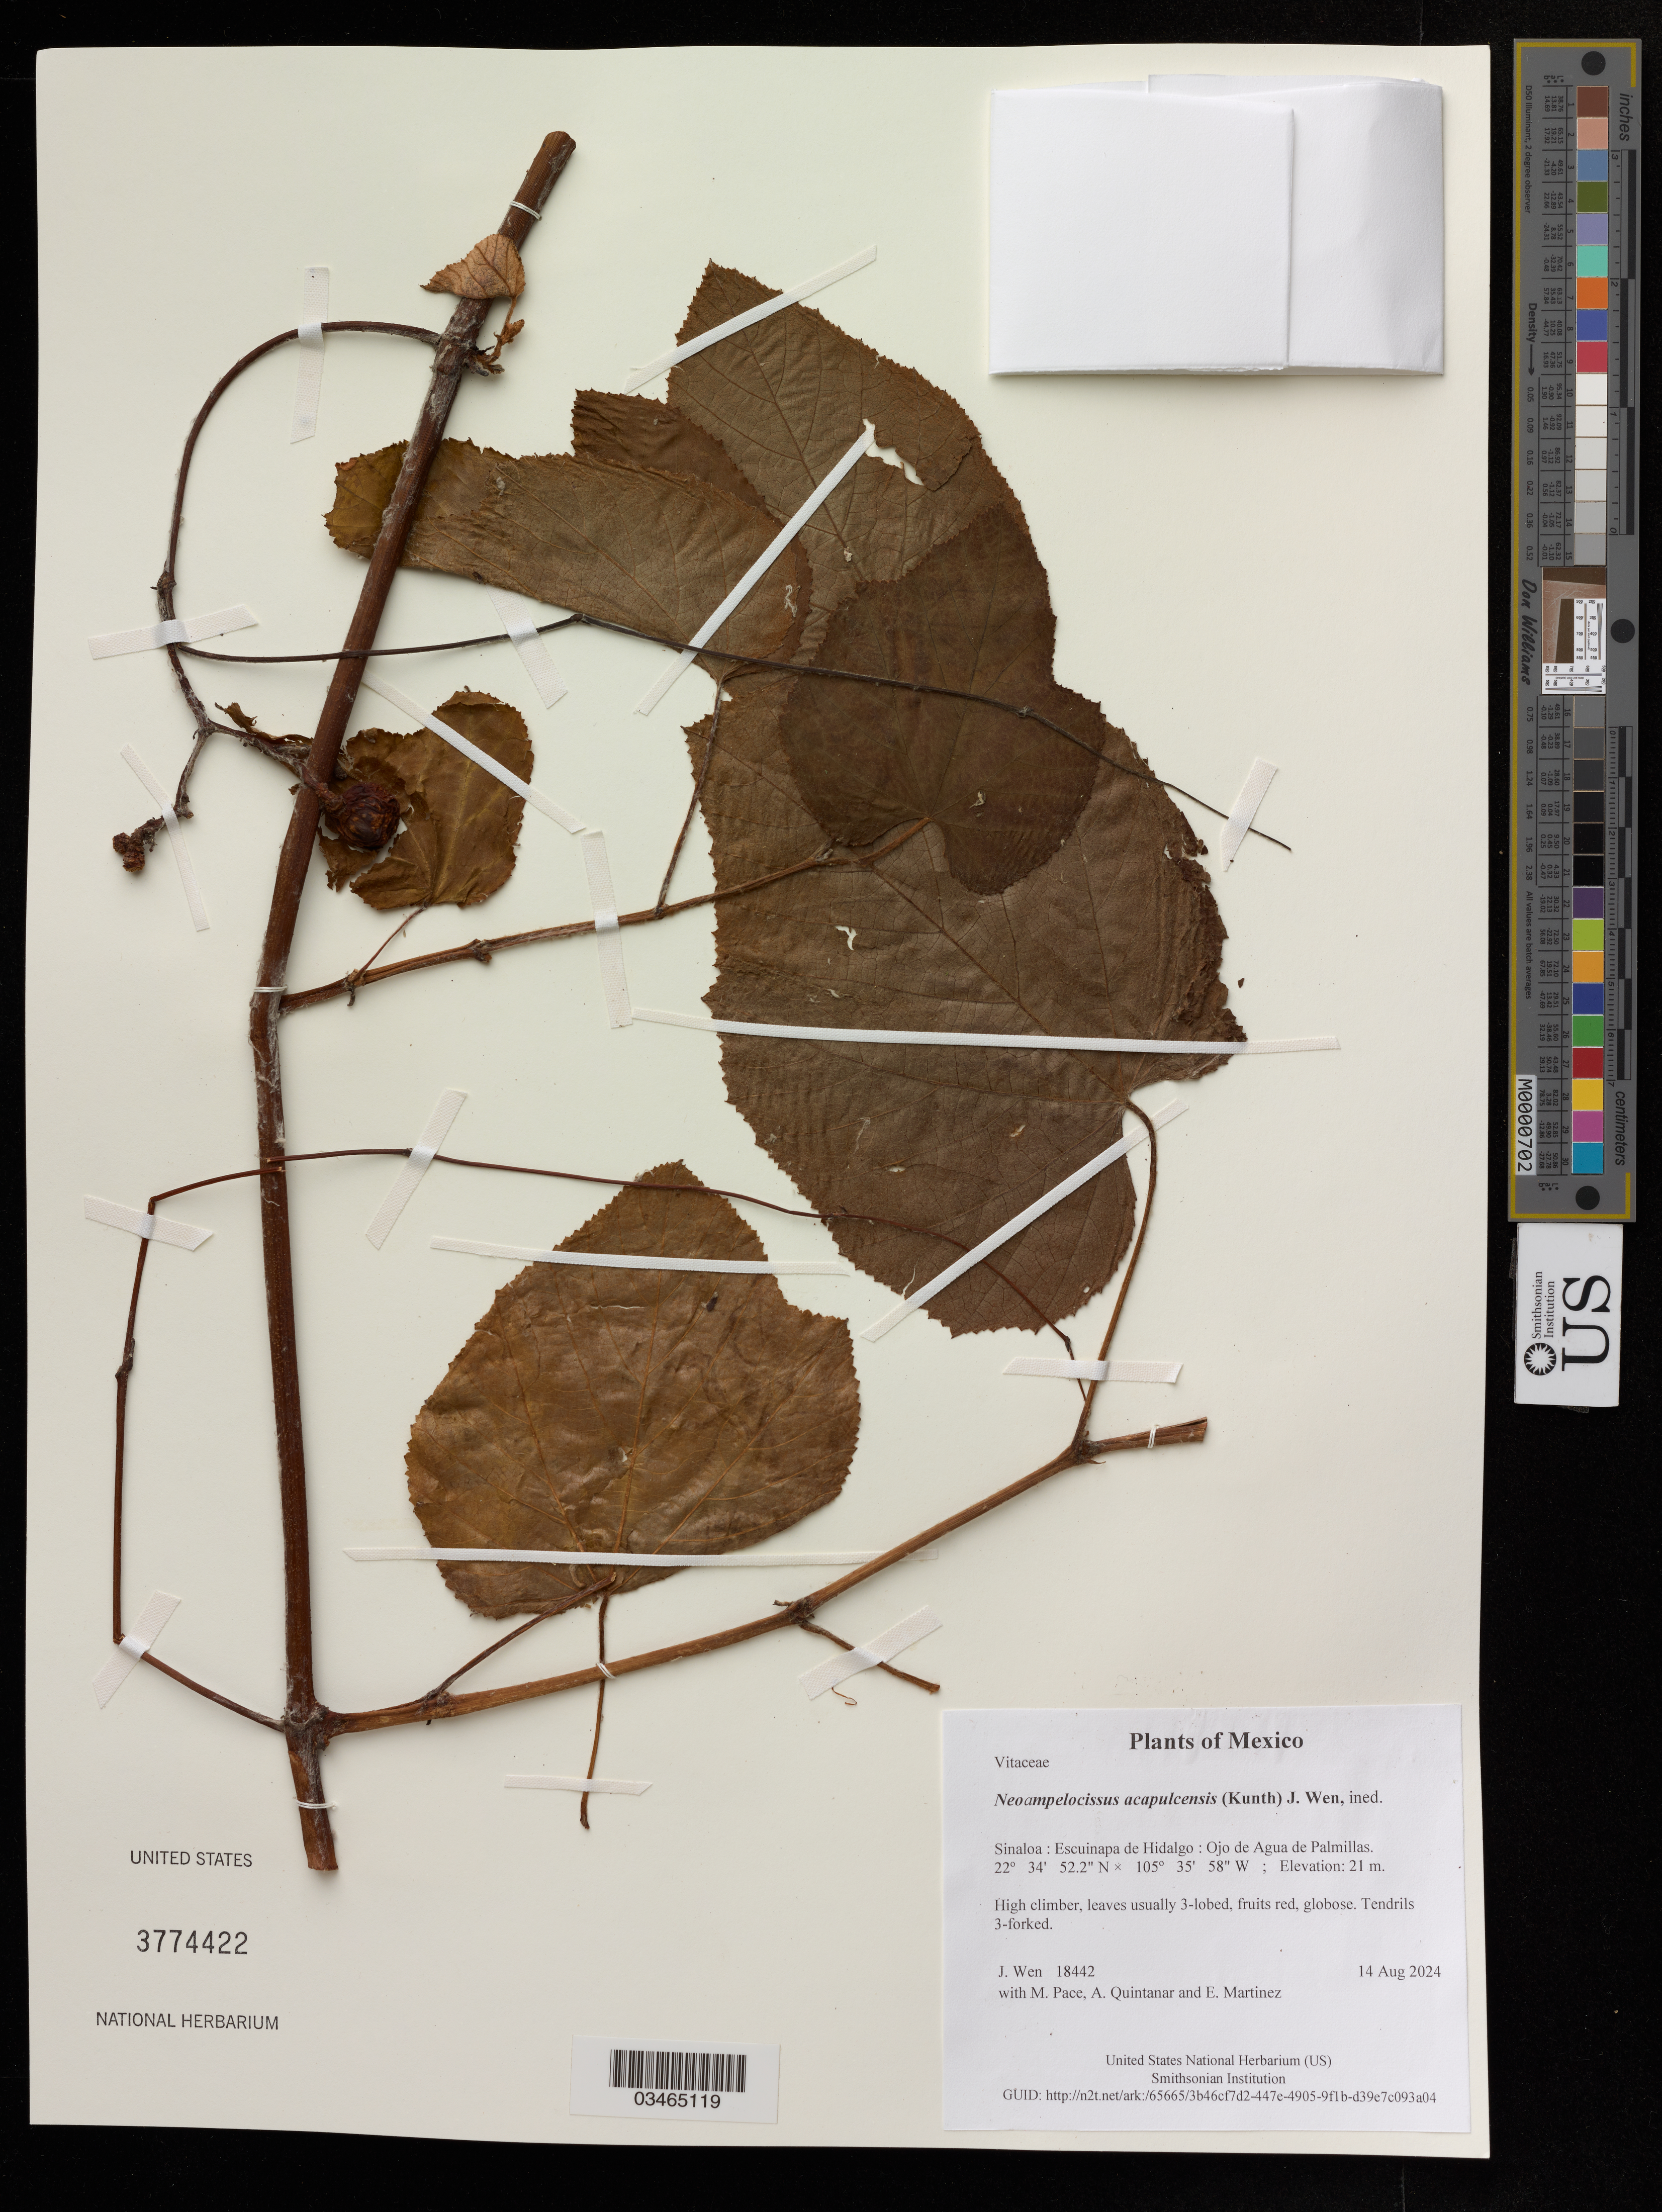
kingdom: Plantae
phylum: Tracheophyta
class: Magnoliopsida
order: Vitales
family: Vitaceae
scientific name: Neoampelocissus acapulcensis, ined.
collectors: J. Wen, M. Pace, A. Quintanar & E. Martínez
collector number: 18442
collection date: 2024-08-14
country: Mexico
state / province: Sinaloa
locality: Escuinapa de Hidalgo: Ojo de Agua de Palmillas.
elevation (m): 21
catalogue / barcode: US 3774422